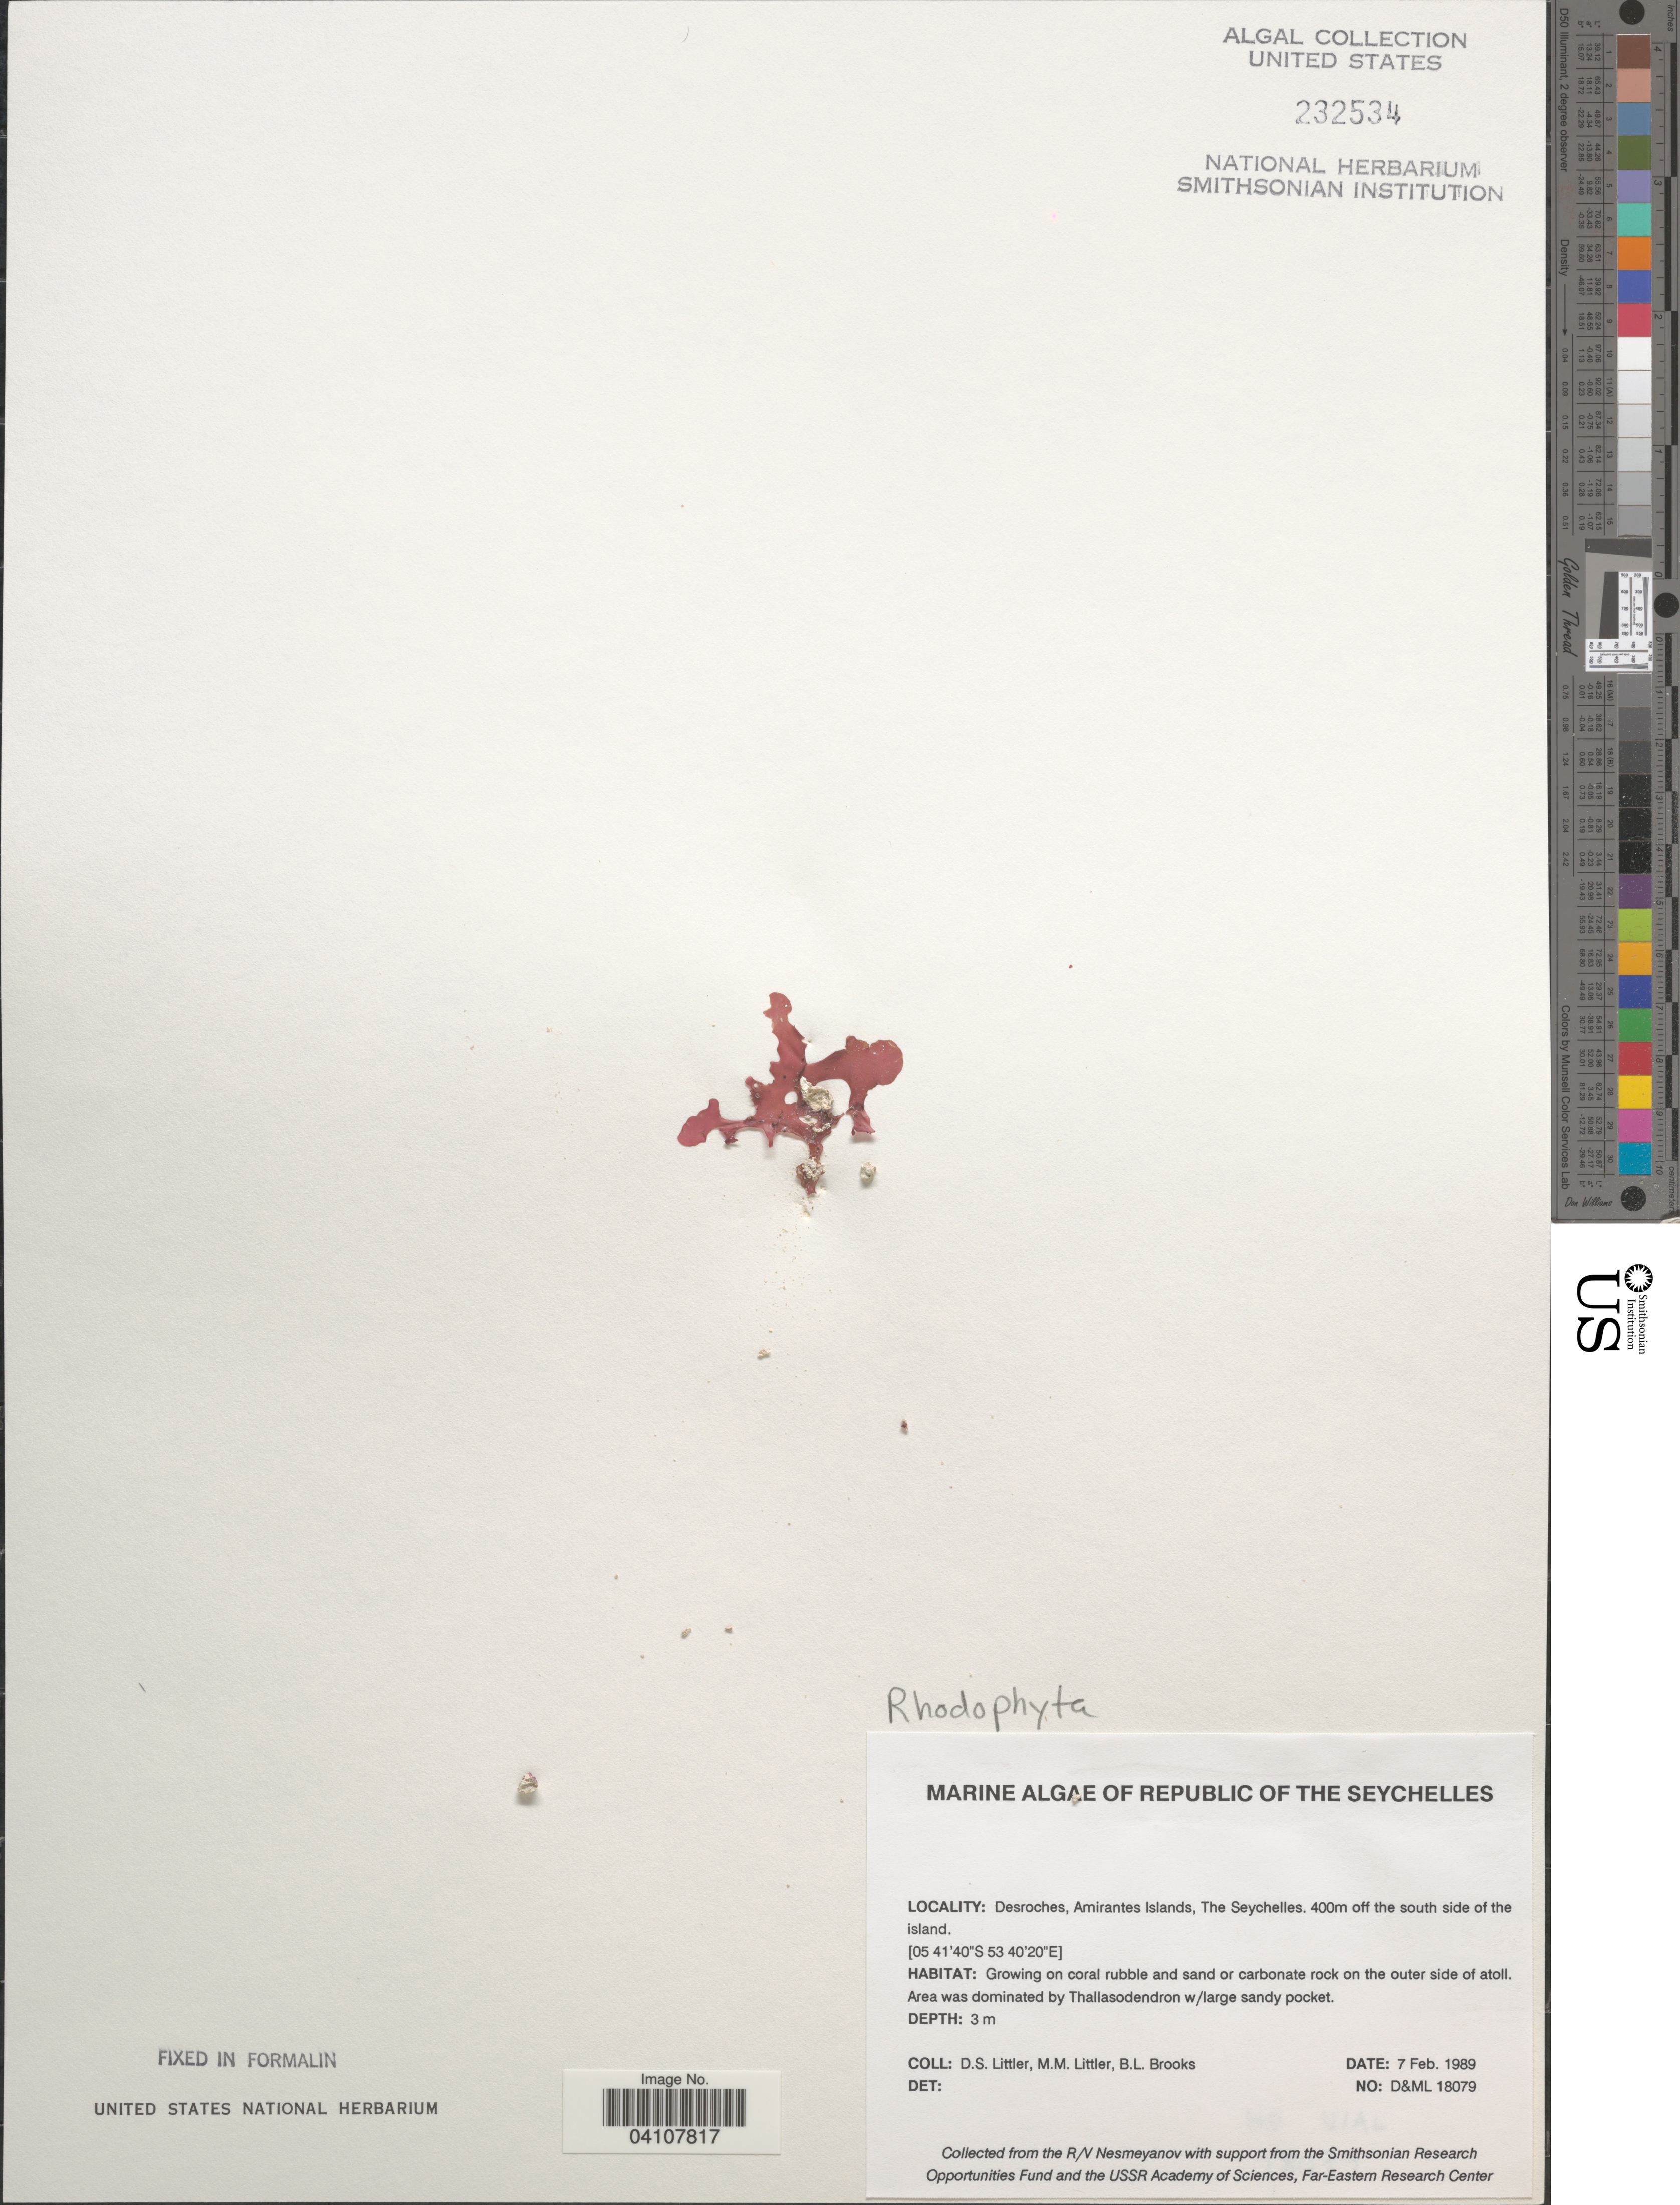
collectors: D. S. Littler & B. Brooks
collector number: D&ML18079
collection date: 1989-02-07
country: Seychelles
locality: Republic of the Seychelles. Desroches, Amirantes Islands. 400m off the south side of the island. On the outer side of atoll.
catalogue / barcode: US 232534